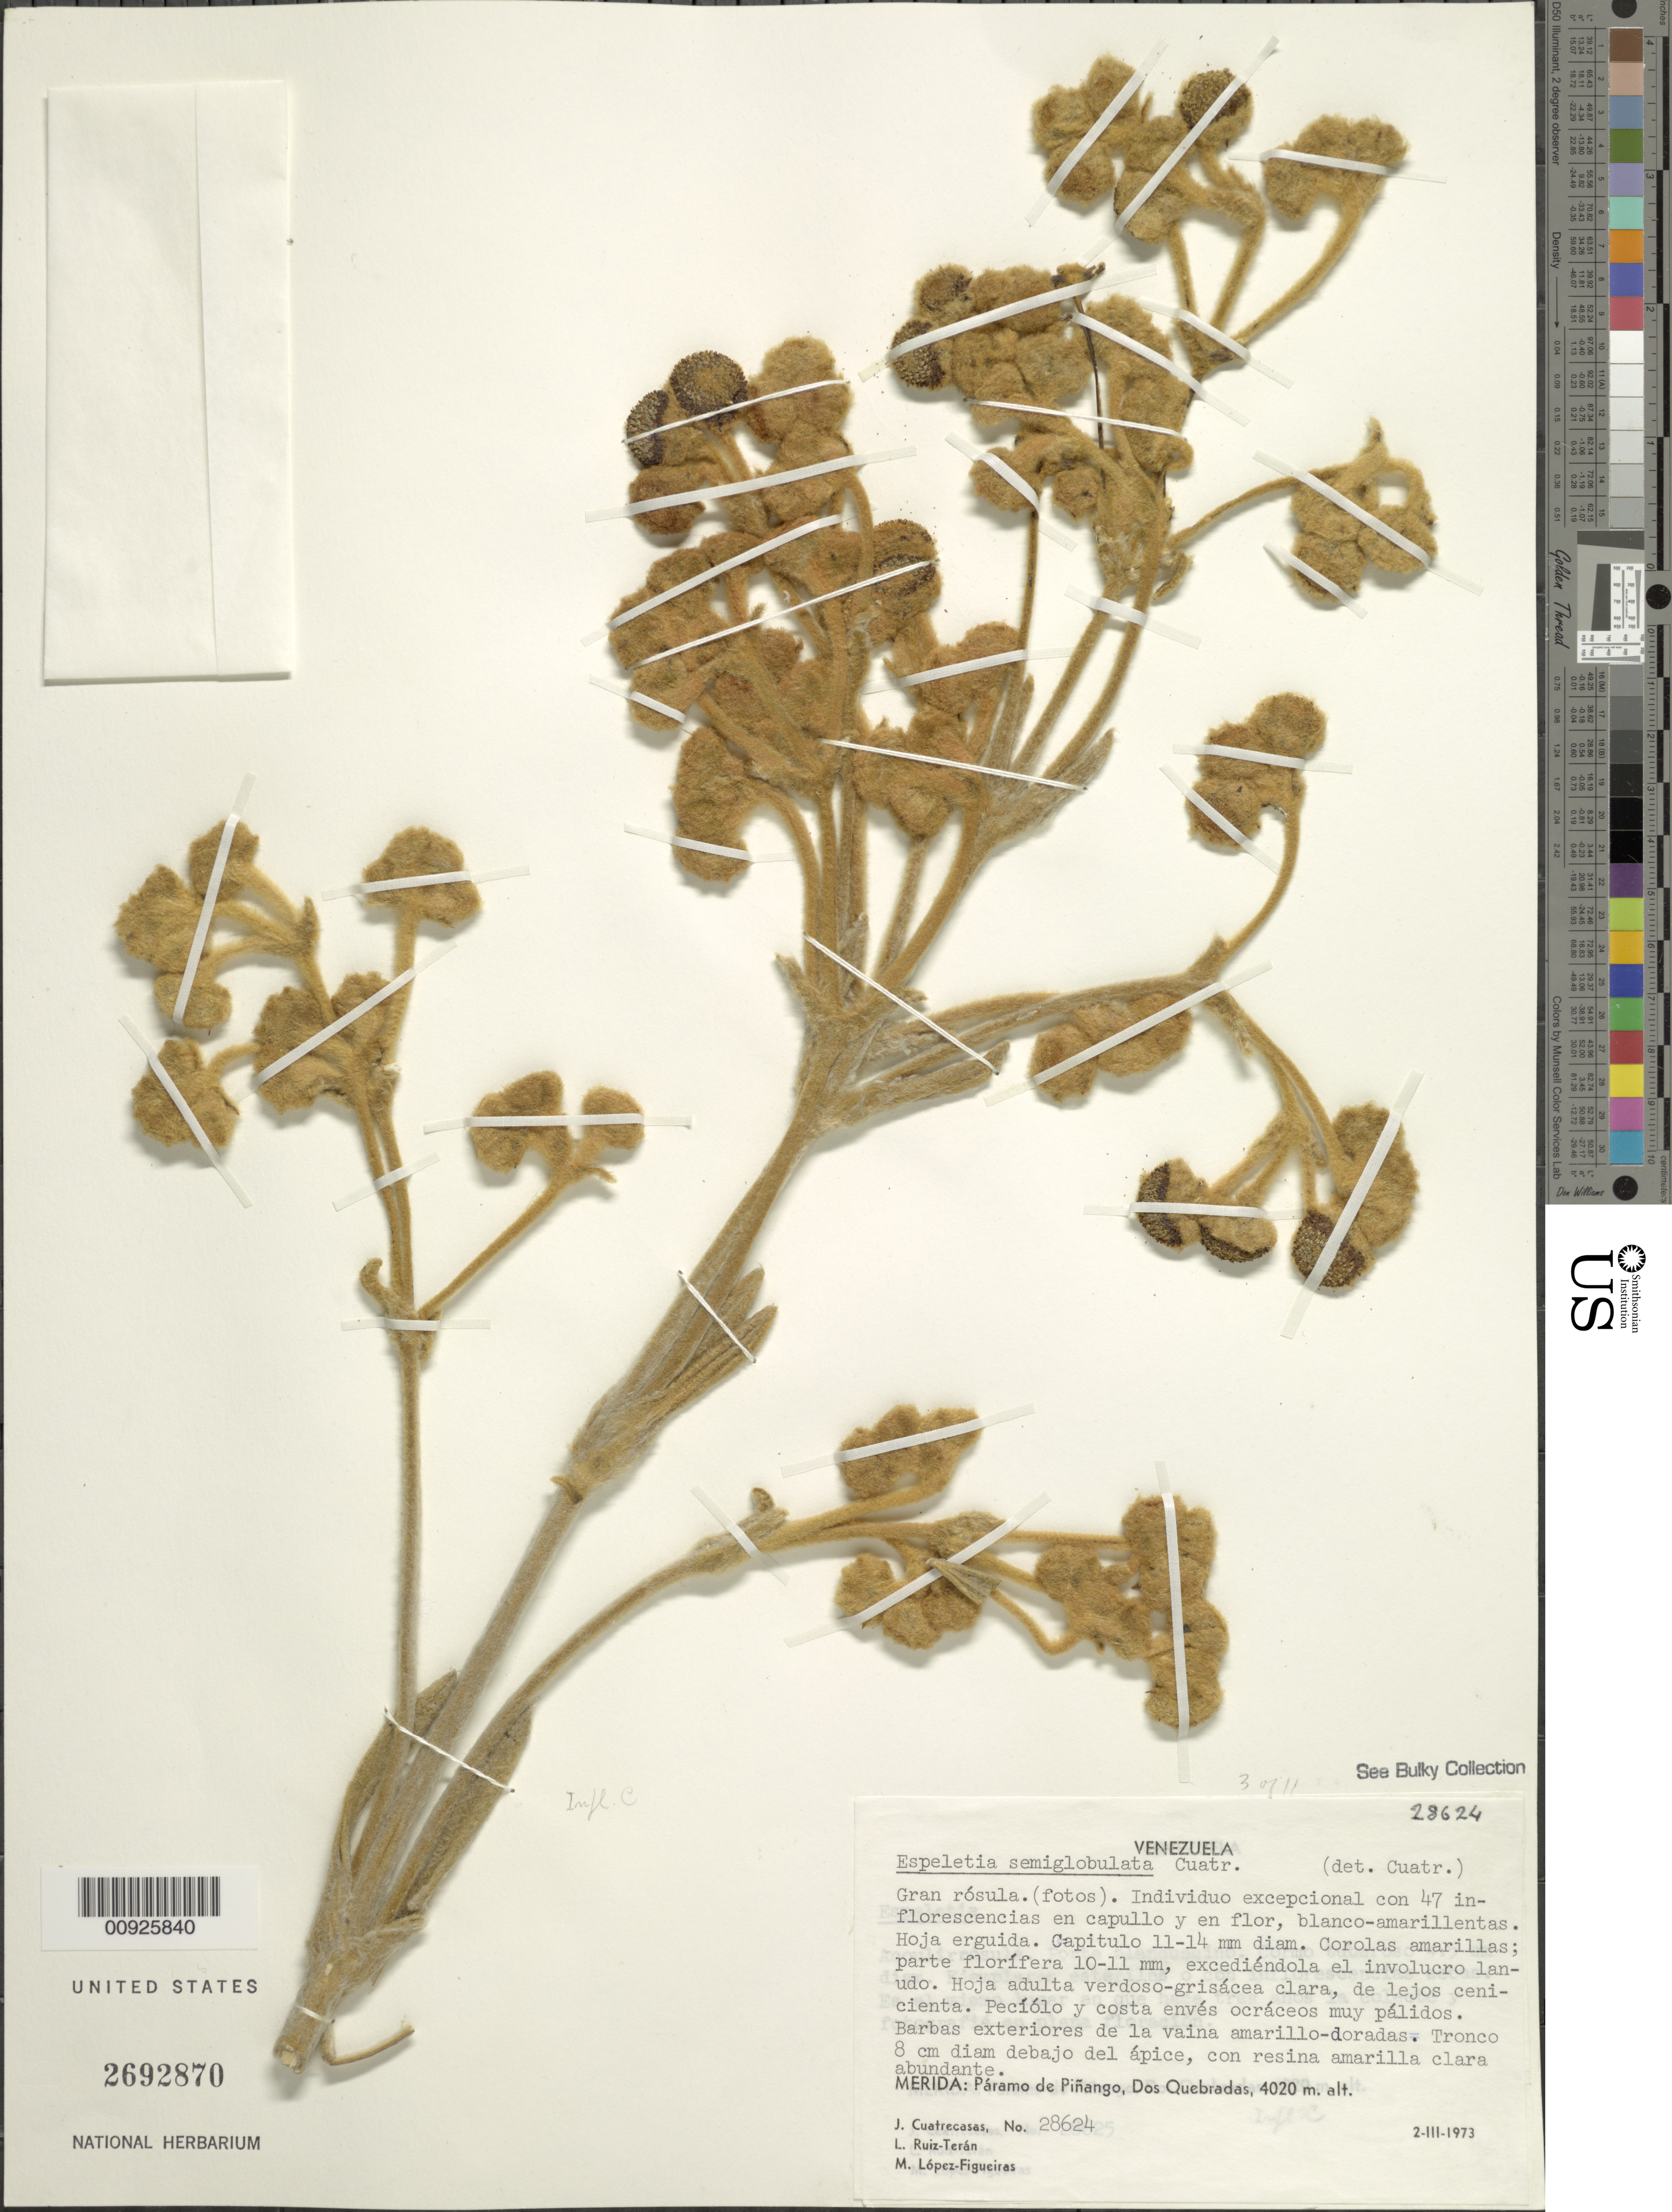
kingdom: Plantae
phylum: Tracheophyta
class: Magnoliopsida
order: Asterales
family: Asteraceae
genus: Espeletia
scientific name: Espeletia semiglobulata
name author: Cuatrec.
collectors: J. Cuatrecasas, L. E. Ruíz-Terán & M. López Figueiras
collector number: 28624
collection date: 1973-03-02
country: Venezuela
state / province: Mérida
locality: P. de Piñango. Páramo de Piñango, Dos Quebradas.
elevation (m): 4020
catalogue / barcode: US 2692870